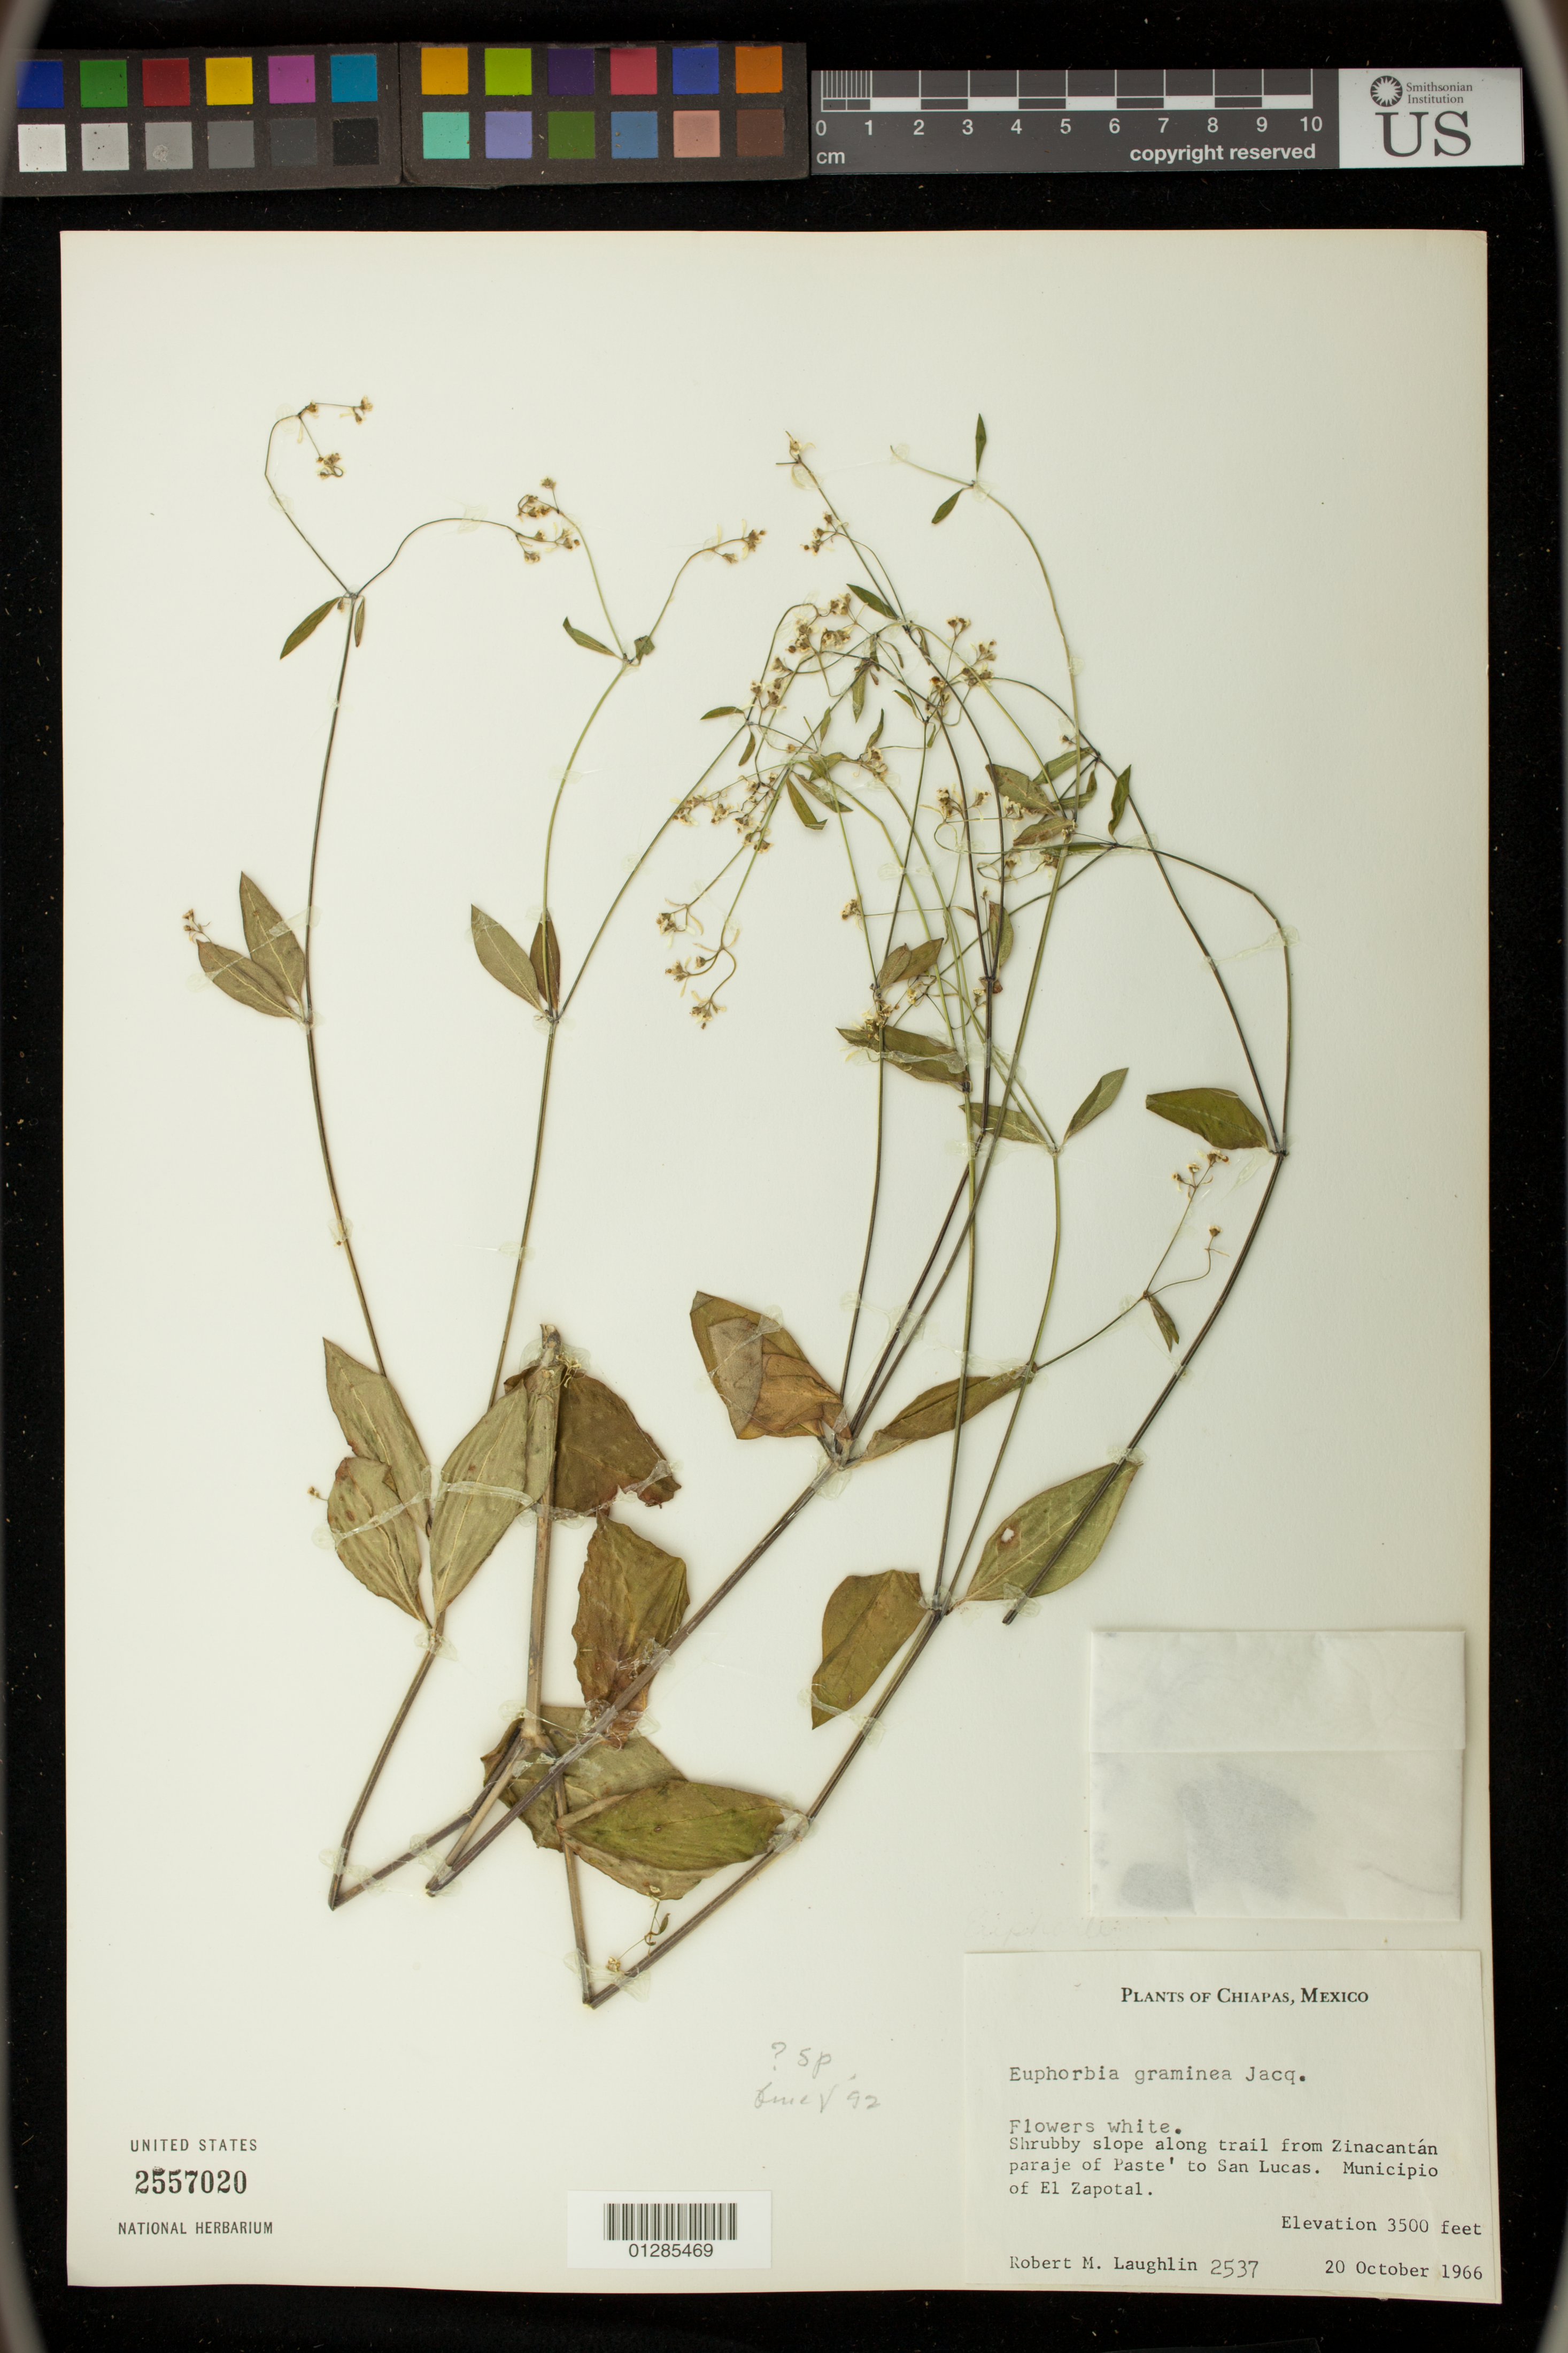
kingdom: Plantae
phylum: Tracheophyta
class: Magnoliopsida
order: Malpighiales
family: Euphorbiaceae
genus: Euphorbia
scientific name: Euphorbia graminea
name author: Jacq.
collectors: R. M. Laughlin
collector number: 2537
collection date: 1966-10-20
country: Mexico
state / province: Chiapas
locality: Municipio of El Zapotal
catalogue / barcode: US 2557020